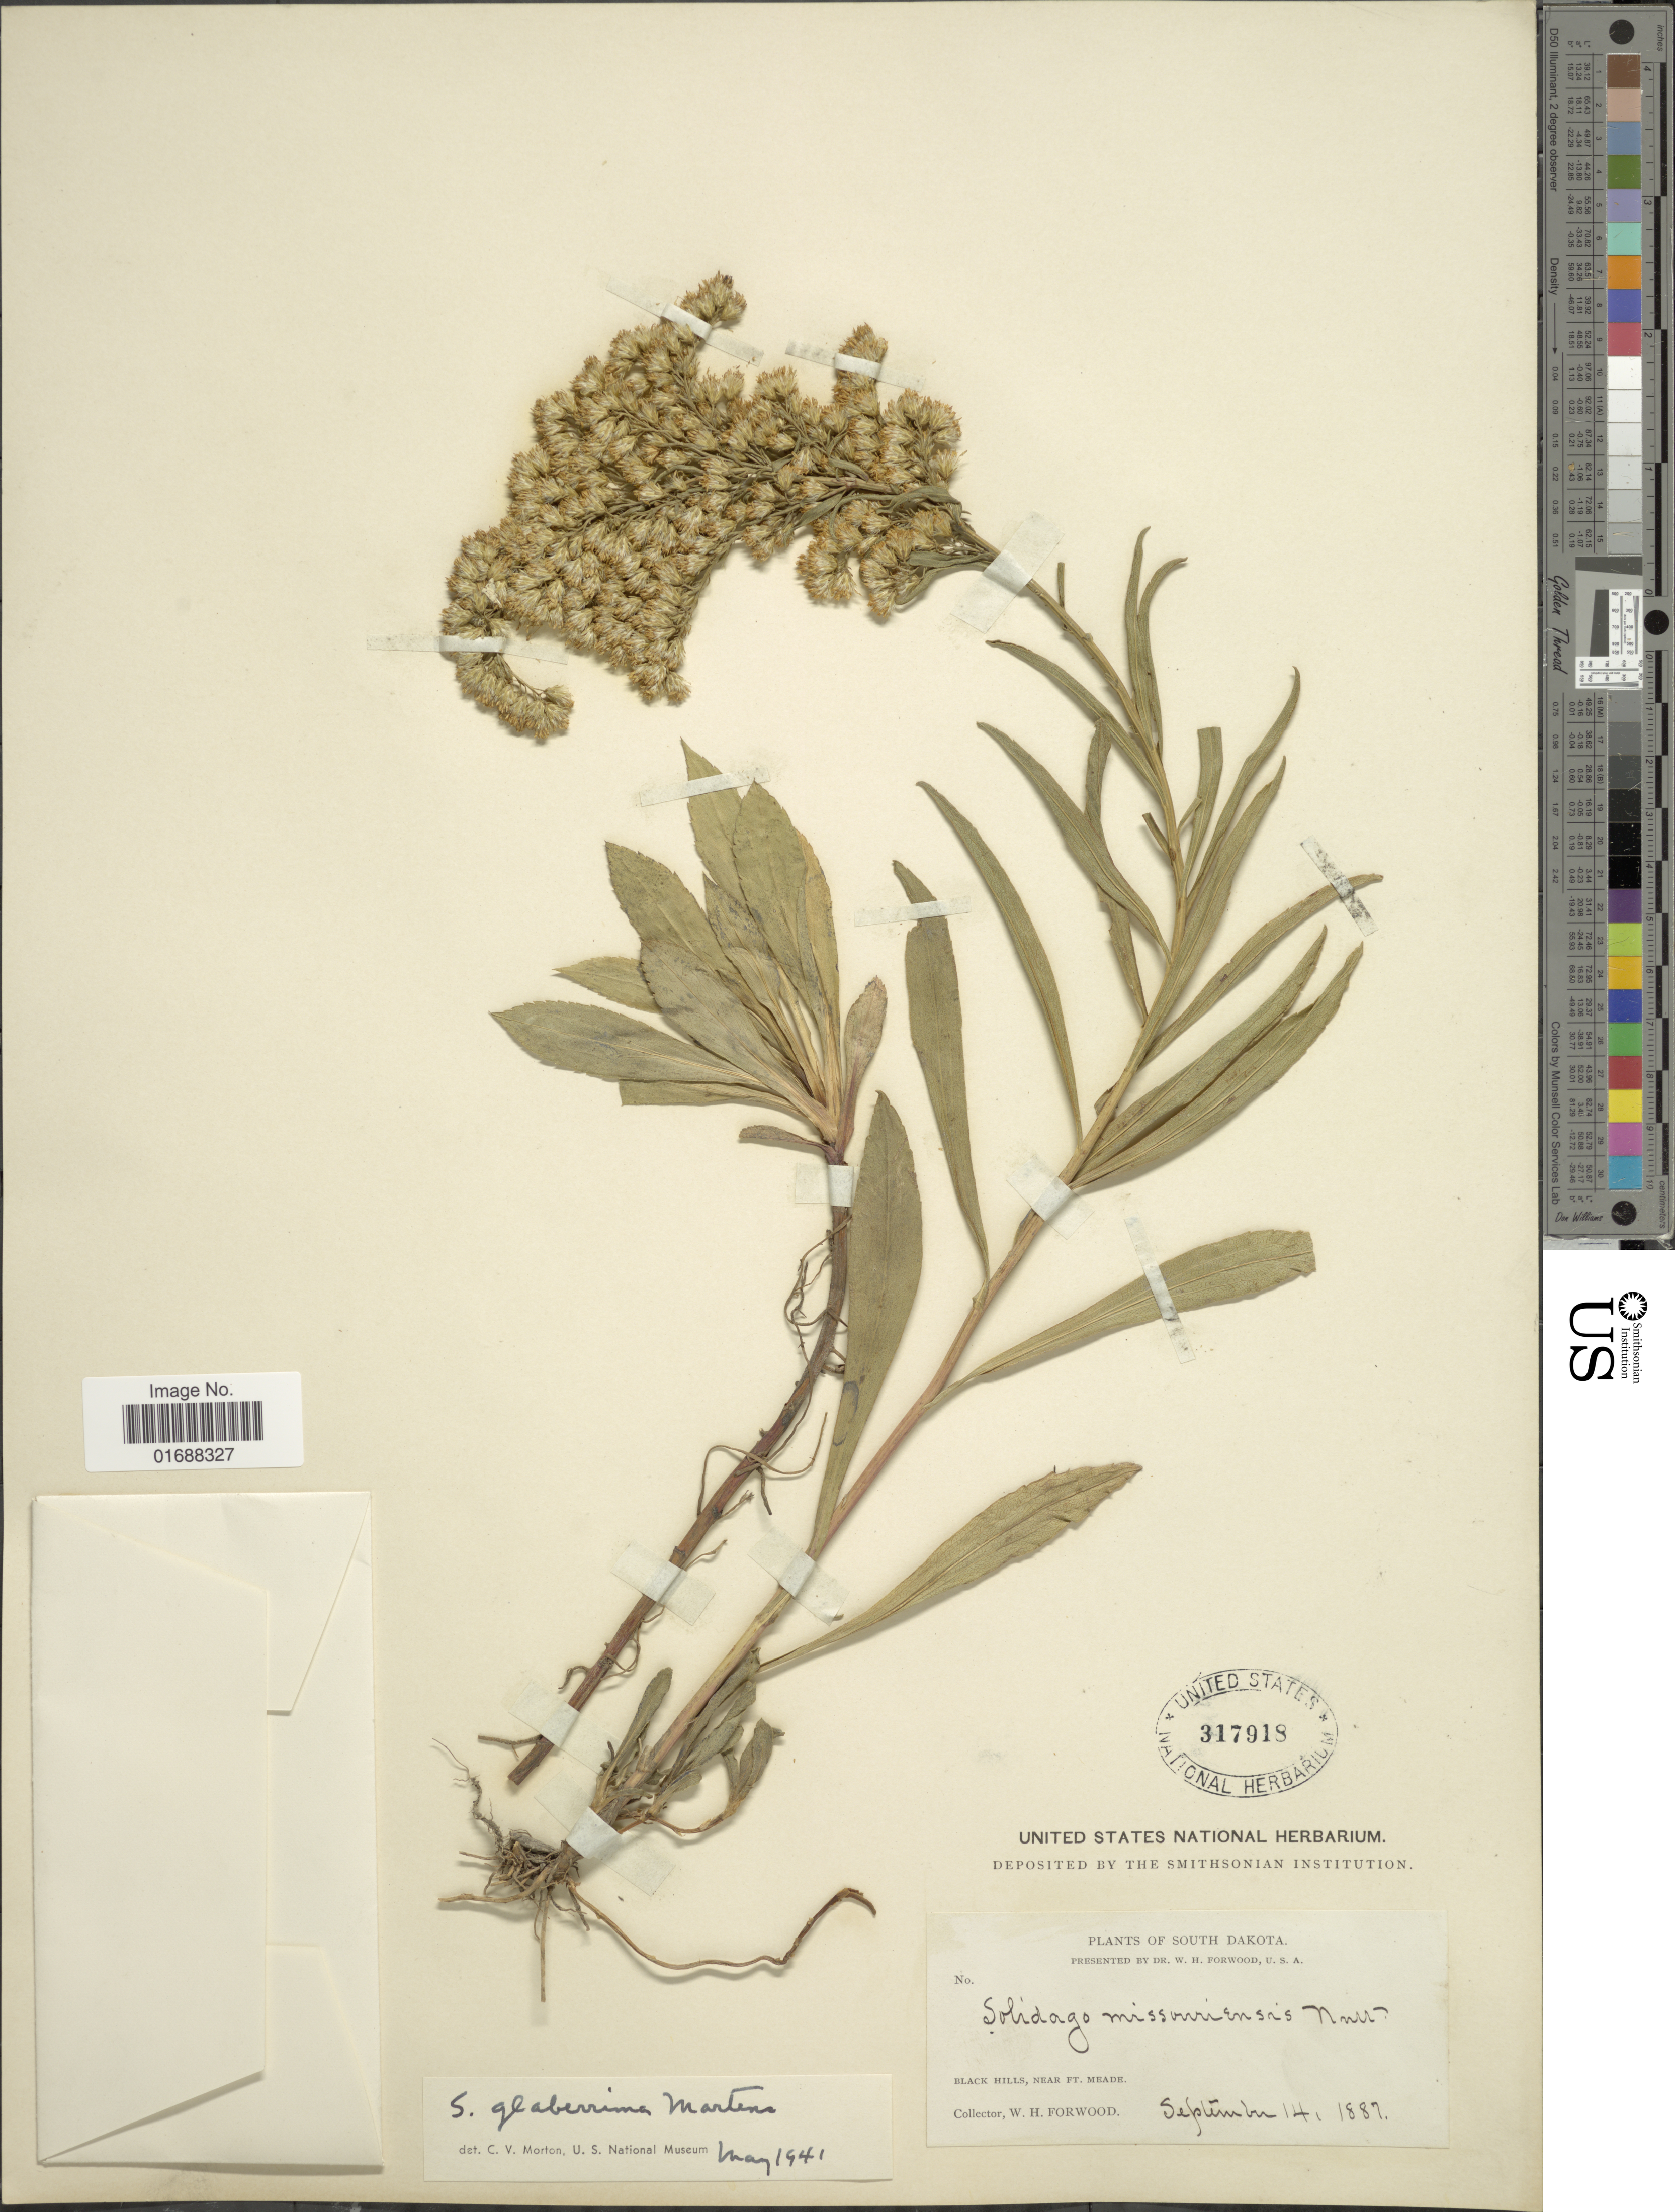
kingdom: Plantae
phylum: Tracheophyta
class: Magnoliopsida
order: Asterales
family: Asteraceae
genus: Solidago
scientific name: Solidago missouriensis var. missouriensis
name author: Nutt.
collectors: W. Forwood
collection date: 1887-09-14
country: United States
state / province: South Dakota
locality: Black Hills, Near Ft. Meade.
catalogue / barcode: US 317918